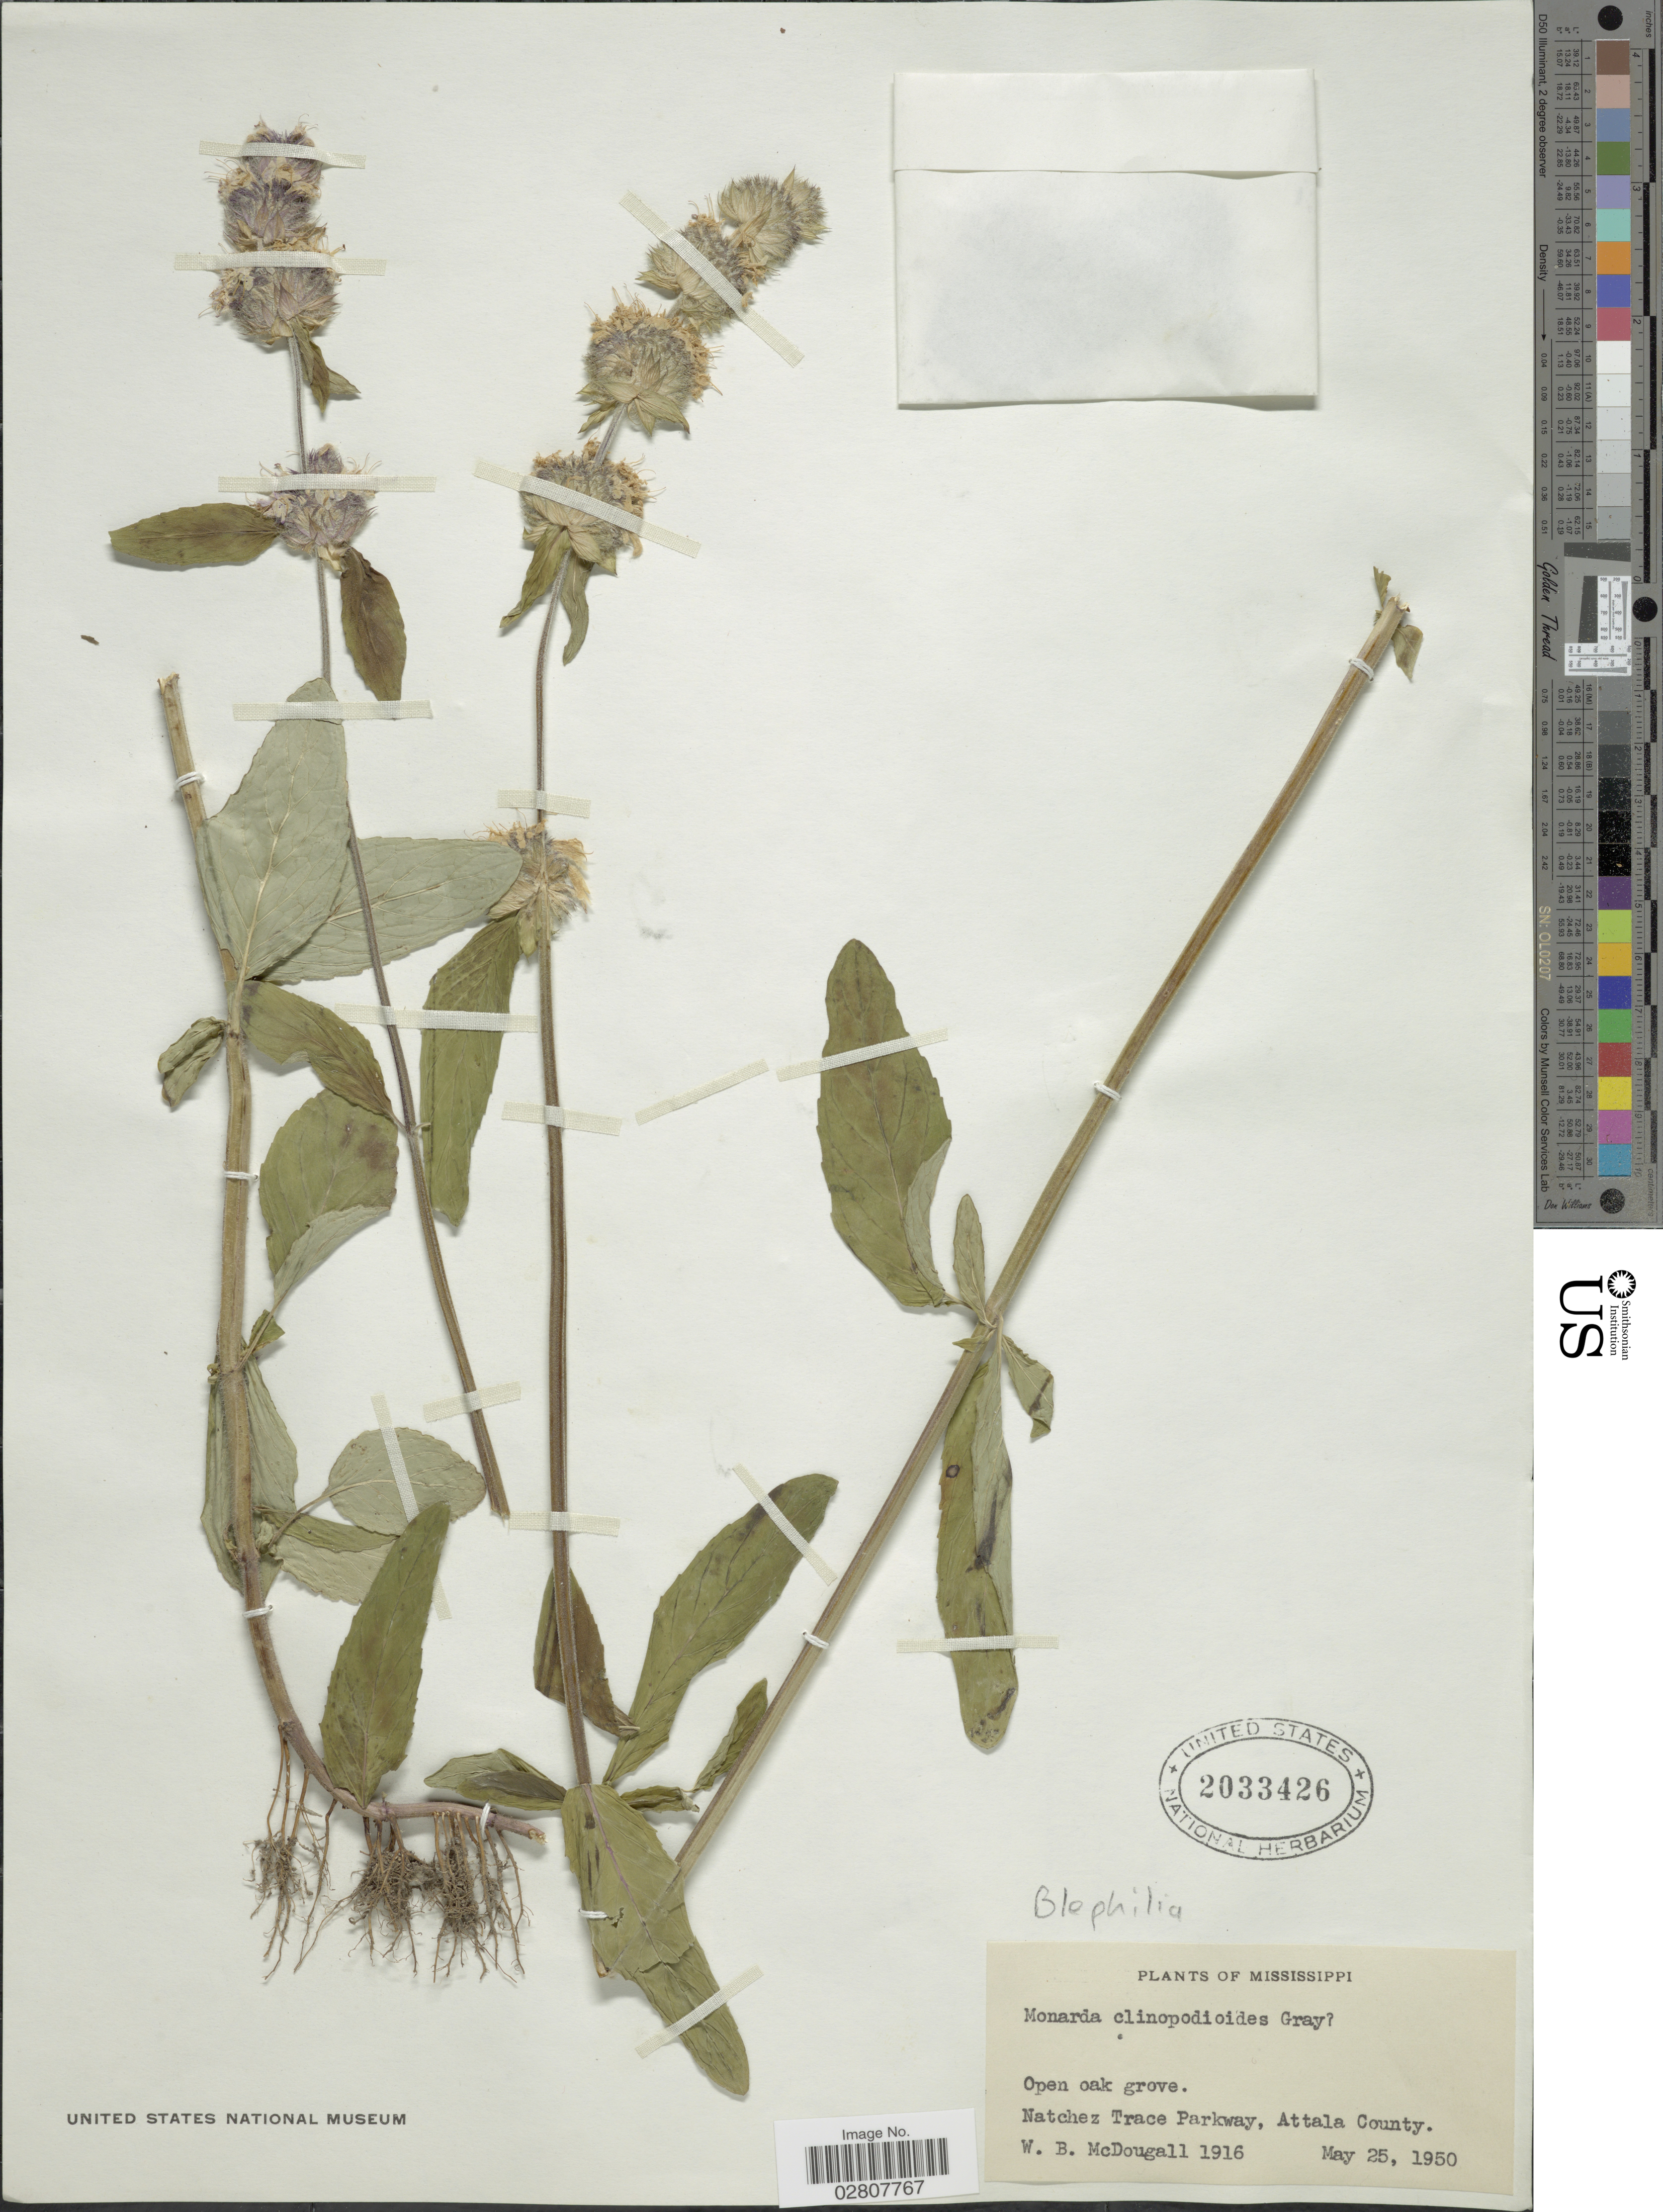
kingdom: Plantae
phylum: Tracheophyta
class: Magnoliopsida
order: Lamiales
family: Lamiaceae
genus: Blephilia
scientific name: Blephilia hirsuta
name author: (Pursh) Benth.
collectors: W. B. McDougall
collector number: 1916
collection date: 1950-05-25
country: United States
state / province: Mississippi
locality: Natchez Trace Parkway, Attala County.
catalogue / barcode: US 2033426